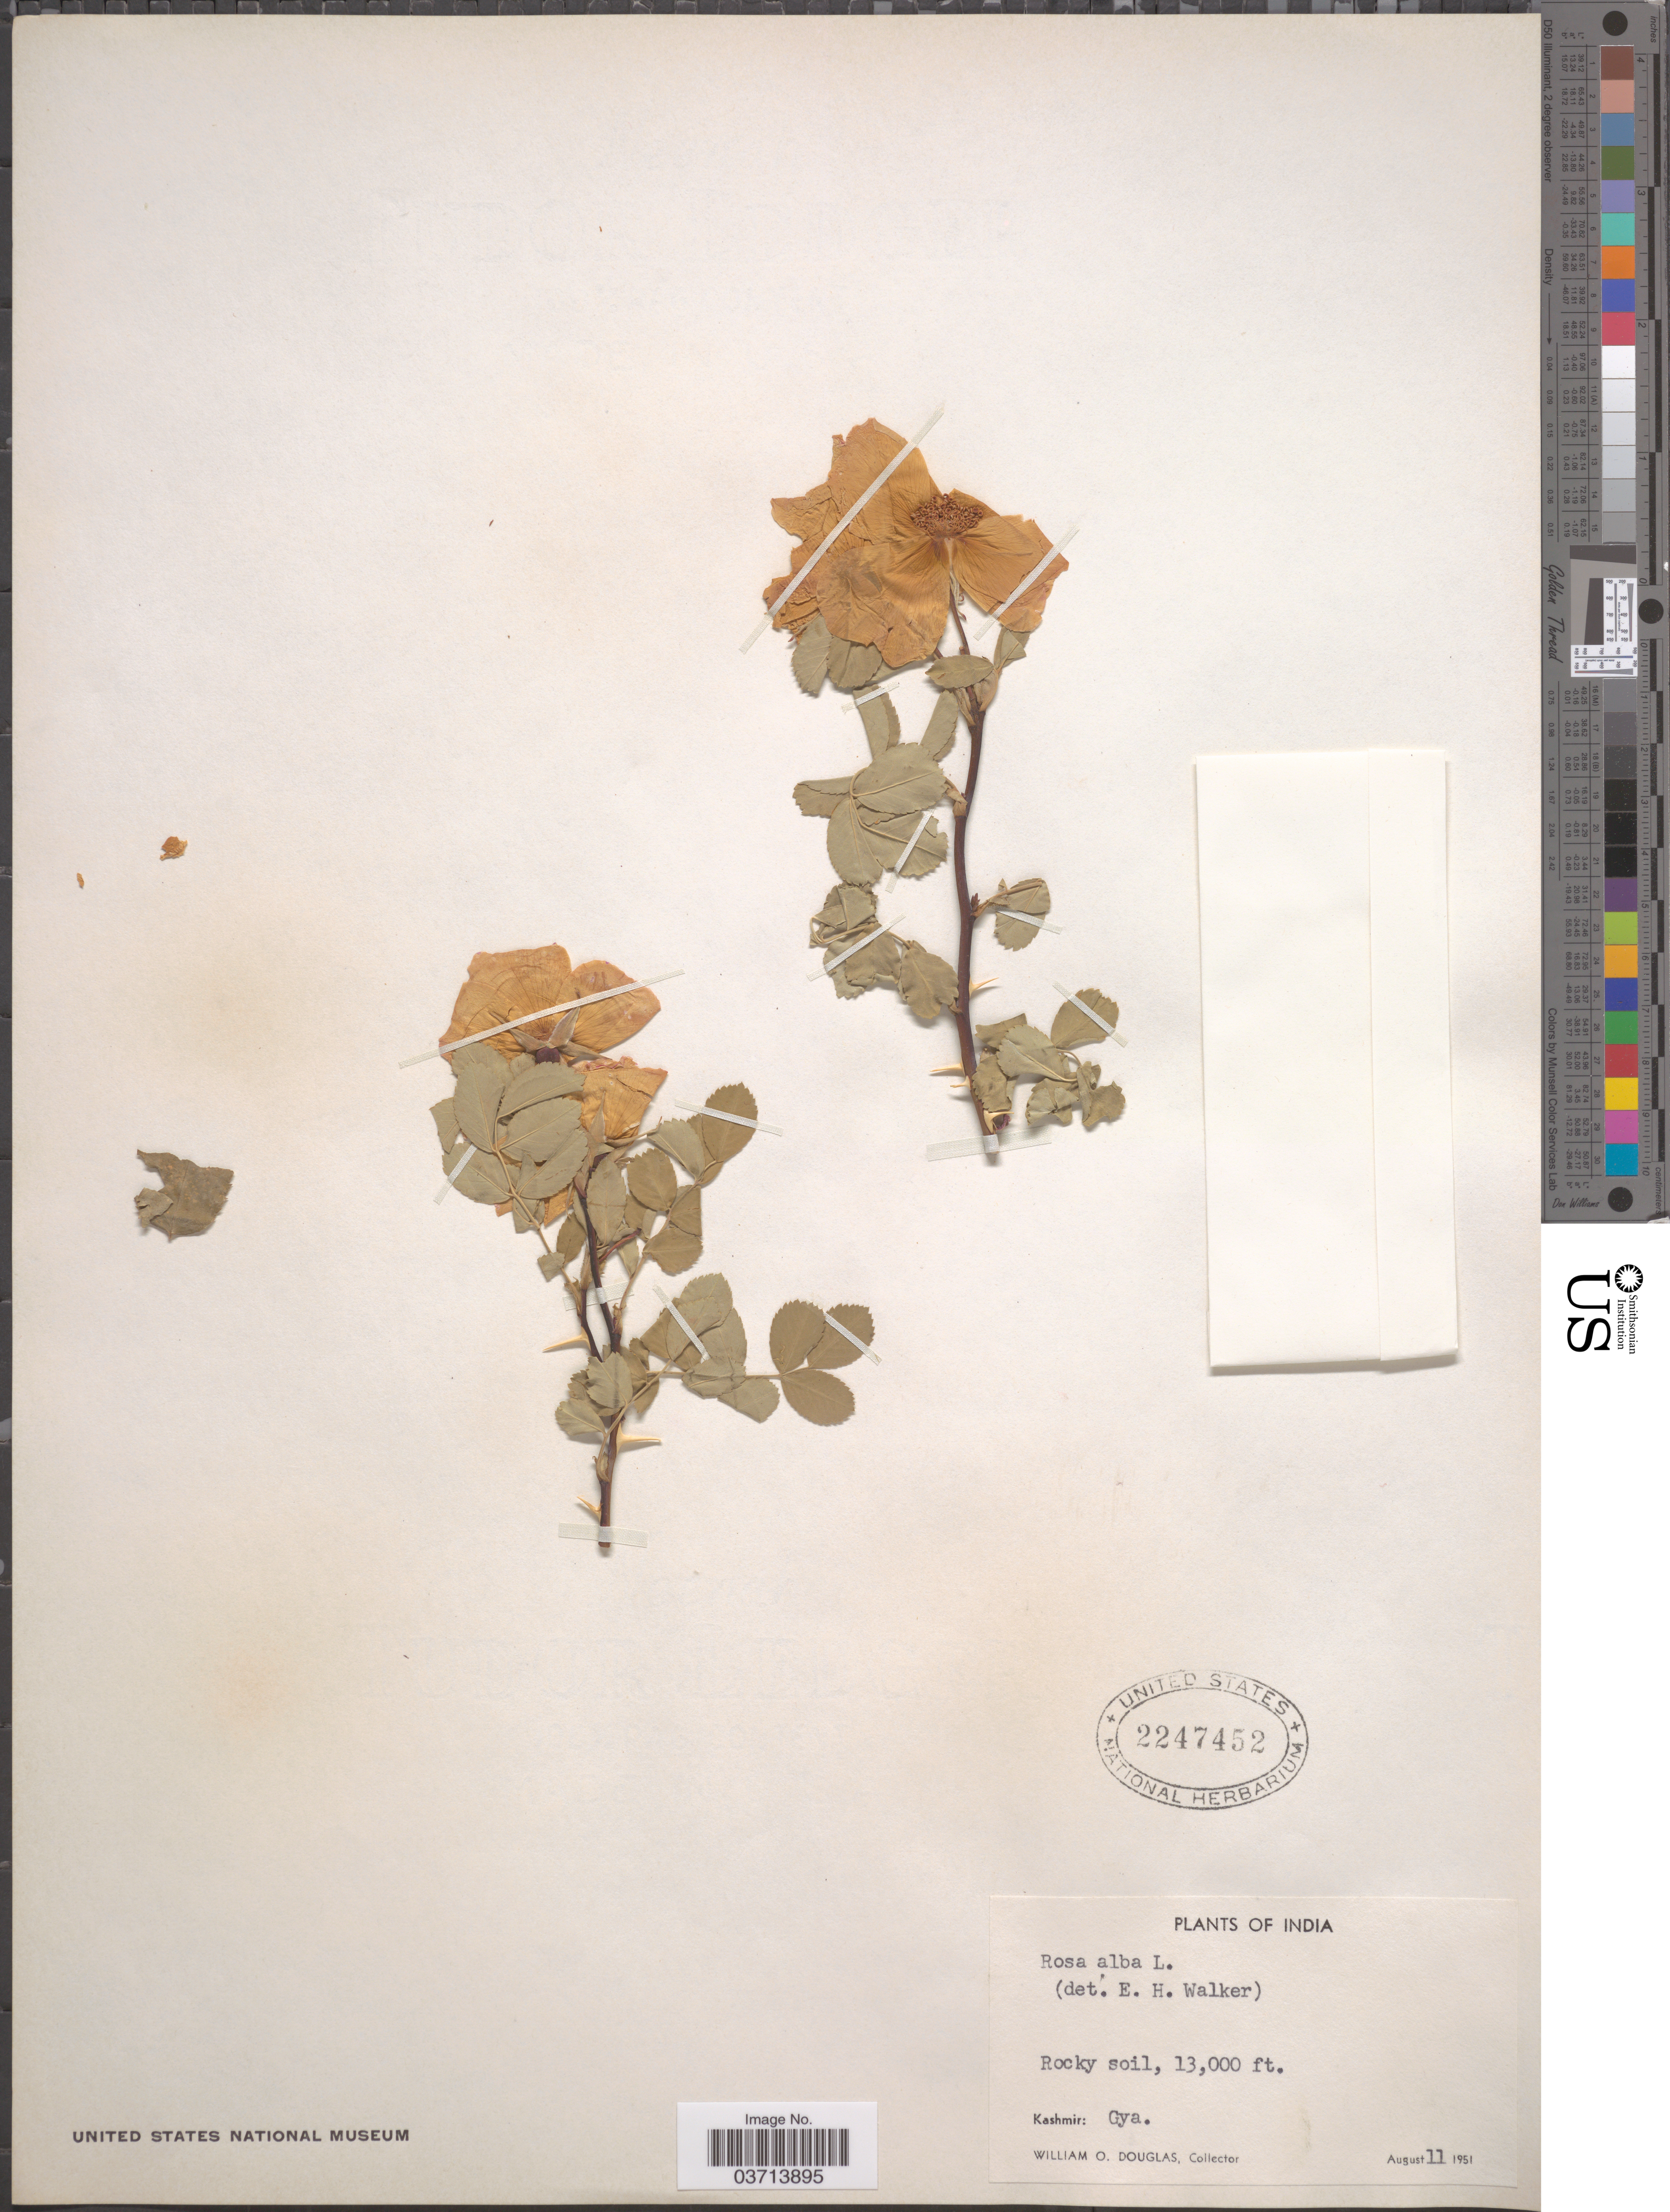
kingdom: Plantae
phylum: Tracheophyta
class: Magnoliopsida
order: Rosales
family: Rosaceae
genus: Rosa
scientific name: Rosa alba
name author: L.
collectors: W. Douglas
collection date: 1951-08-11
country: India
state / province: Jammu and Kashmir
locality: Kashmir: Gya.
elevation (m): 3962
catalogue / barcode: US 2247452